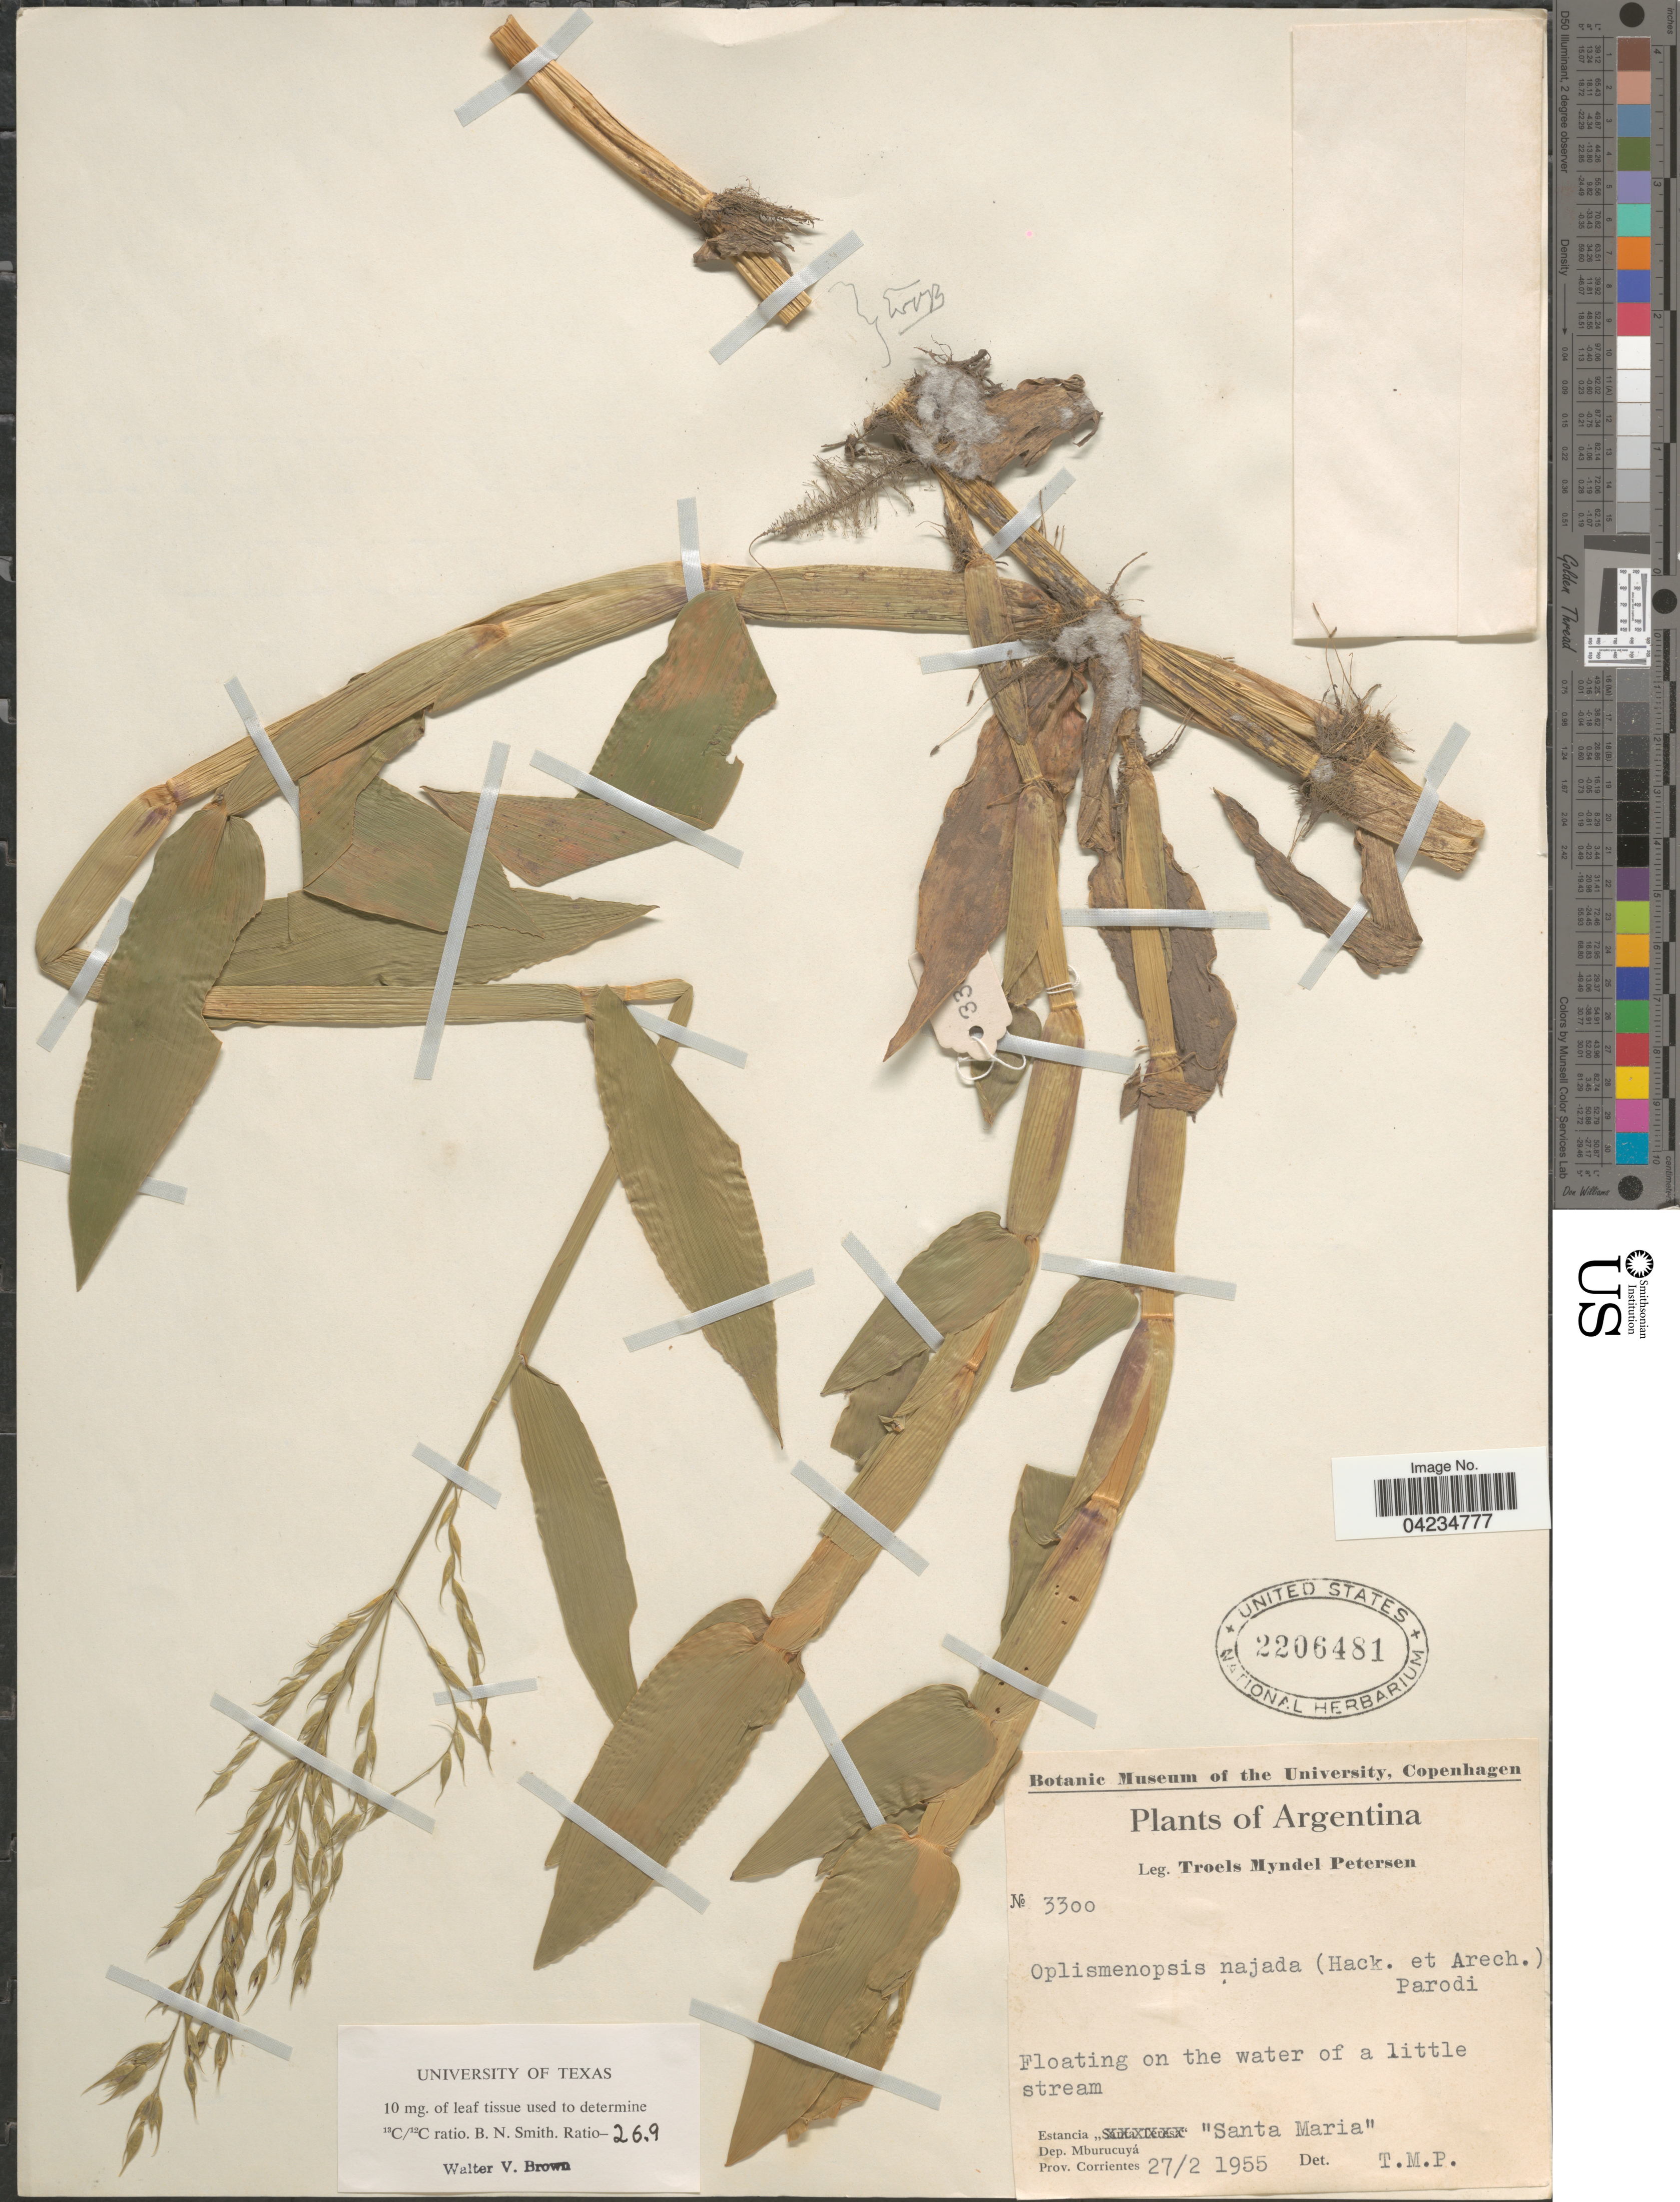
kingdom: Plantae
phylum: Tracheophyta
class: Liliopsida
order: Poales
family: Poaceae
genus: Oplismenopsis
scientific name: Oplismenopsis najada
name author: (Hack. & Arechav.) Parodi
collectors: T. M. Petersen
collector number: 3300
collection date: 1955-02-27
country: Argentina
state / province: Corrientes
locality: Estancia "Santa Maria". Dep. Mburucuyá.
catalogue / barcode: US 2206481